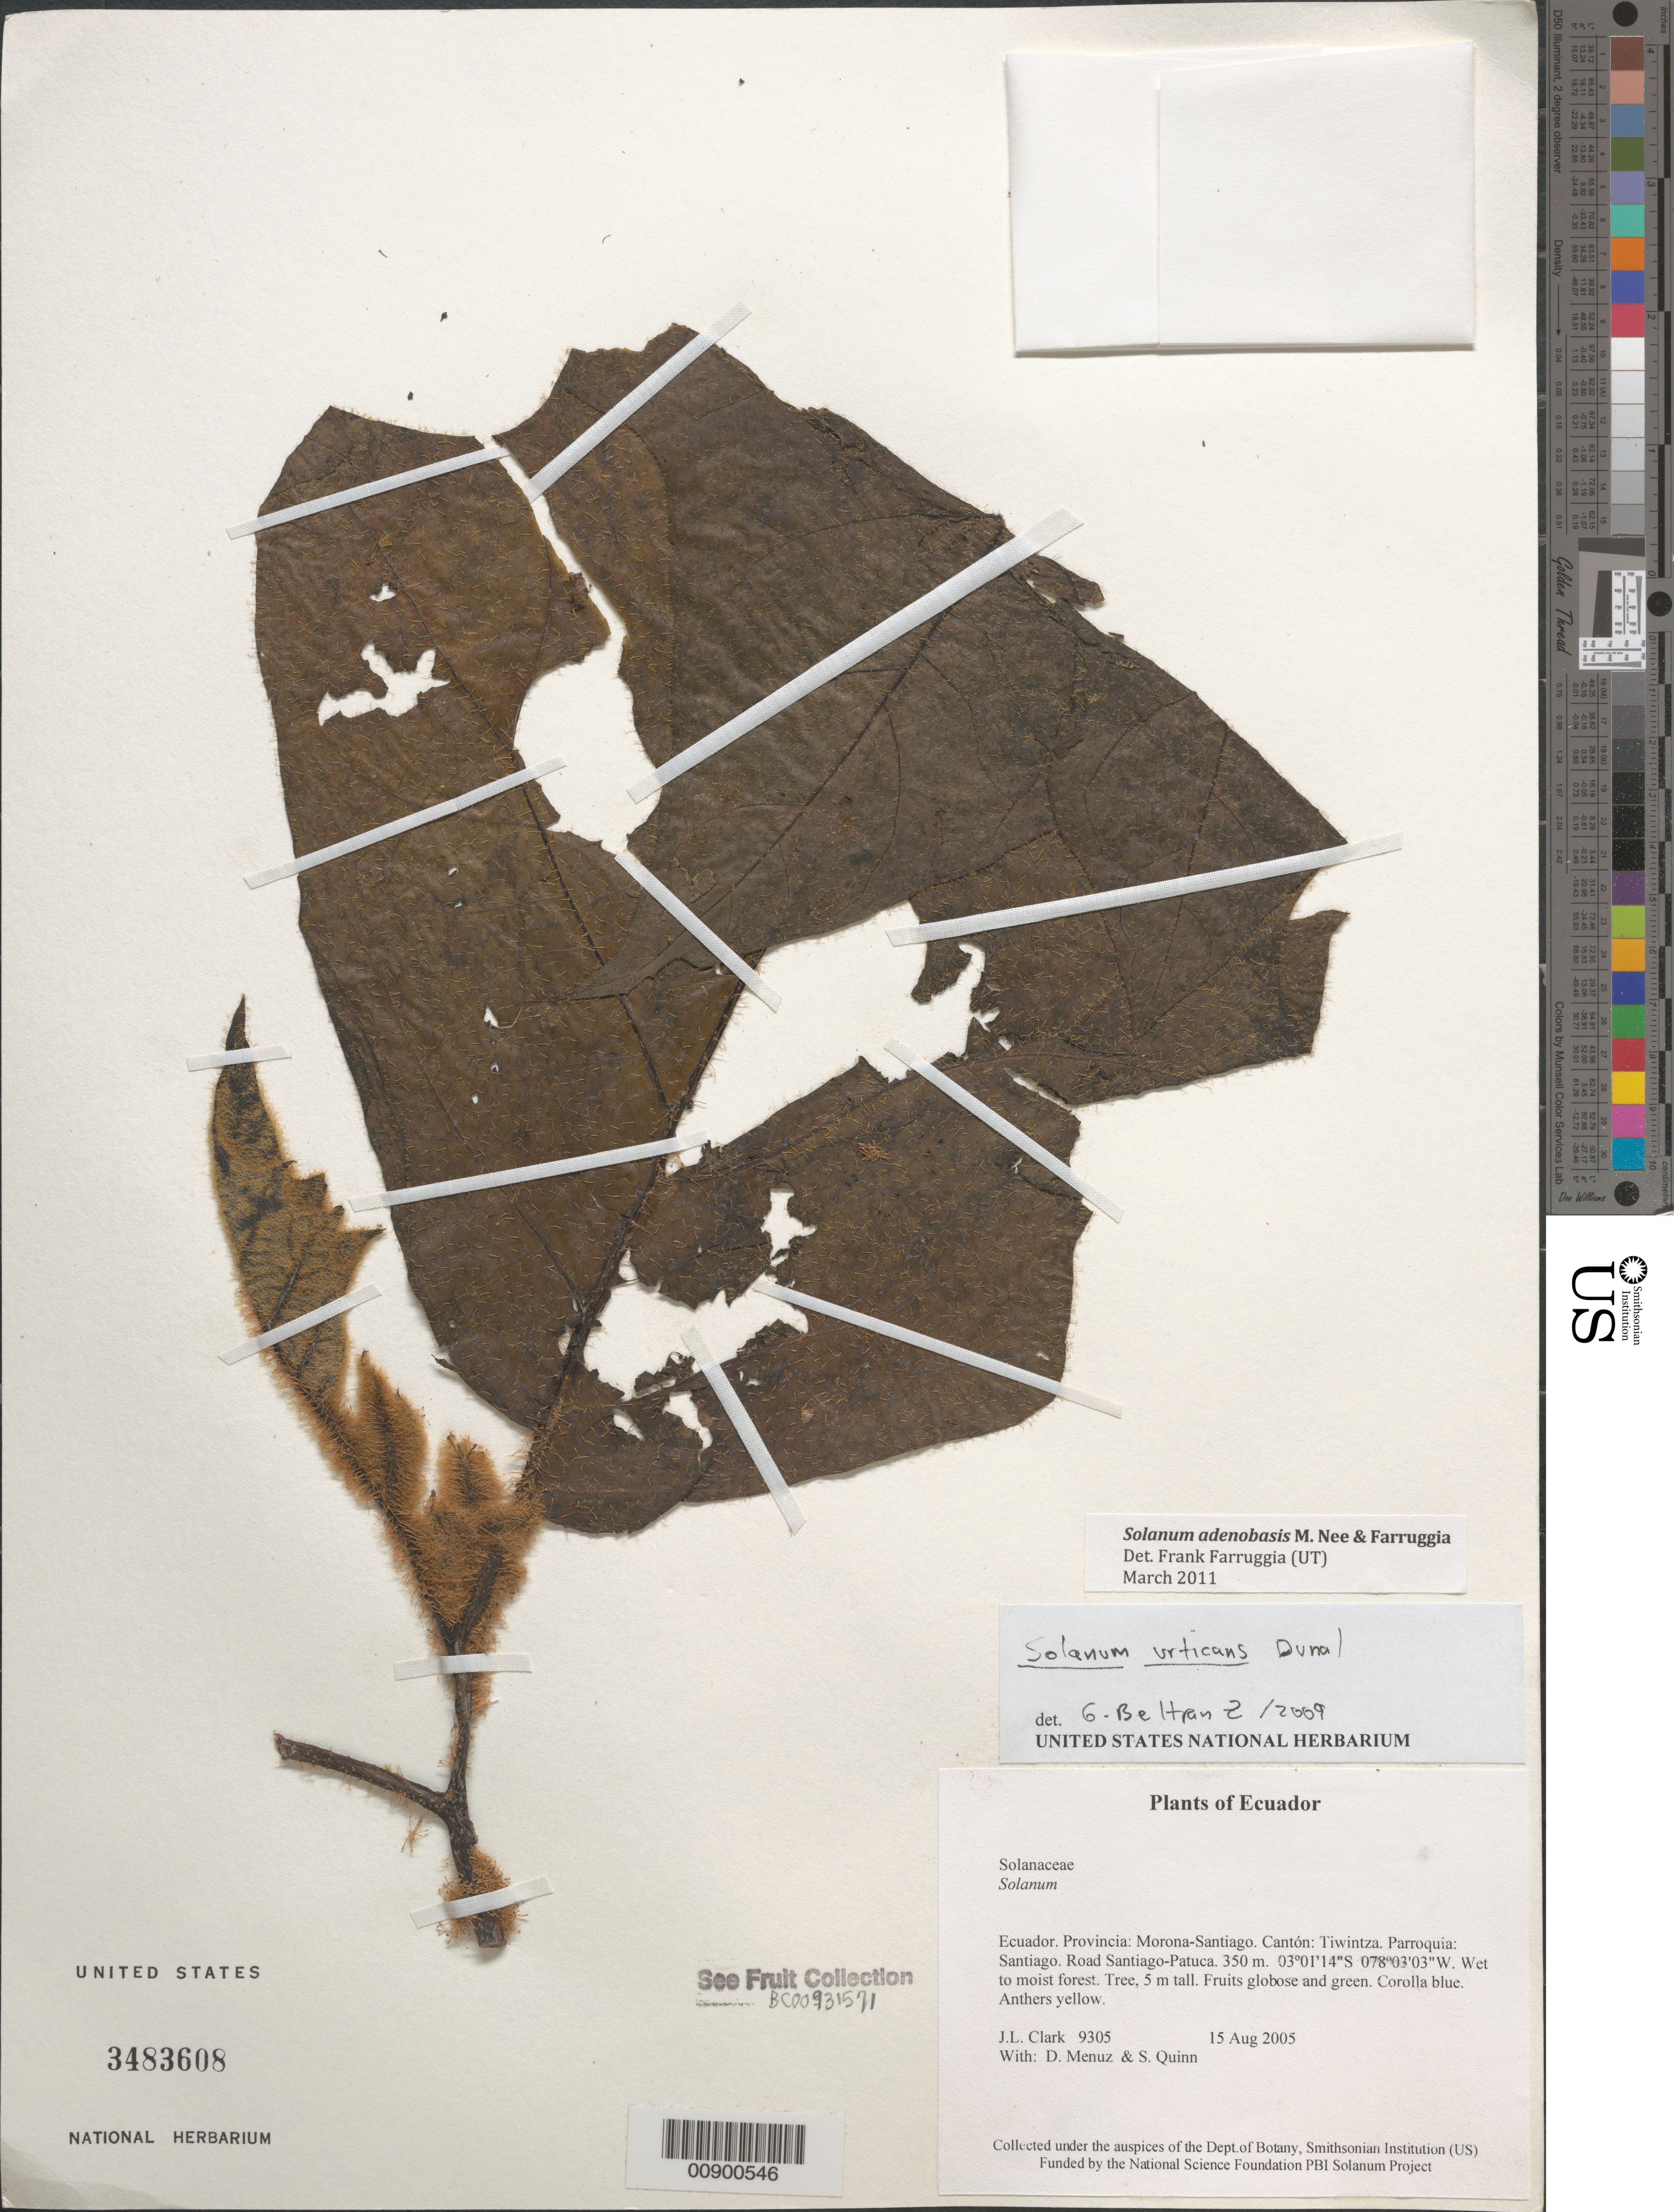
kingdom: Plantae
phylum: Tracheophyta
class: Magnoliopsida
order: Solanales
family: Solanaceae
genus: Solanum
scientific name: Solanum urticans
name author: Dunal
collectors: J. L. Clark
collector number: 9305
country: Ecuador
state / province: Morona-Santiago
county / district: Tiwintza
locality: Paroquia, Santiago, Santiago-Patuca Road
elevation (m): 350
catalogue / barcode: US 3483608